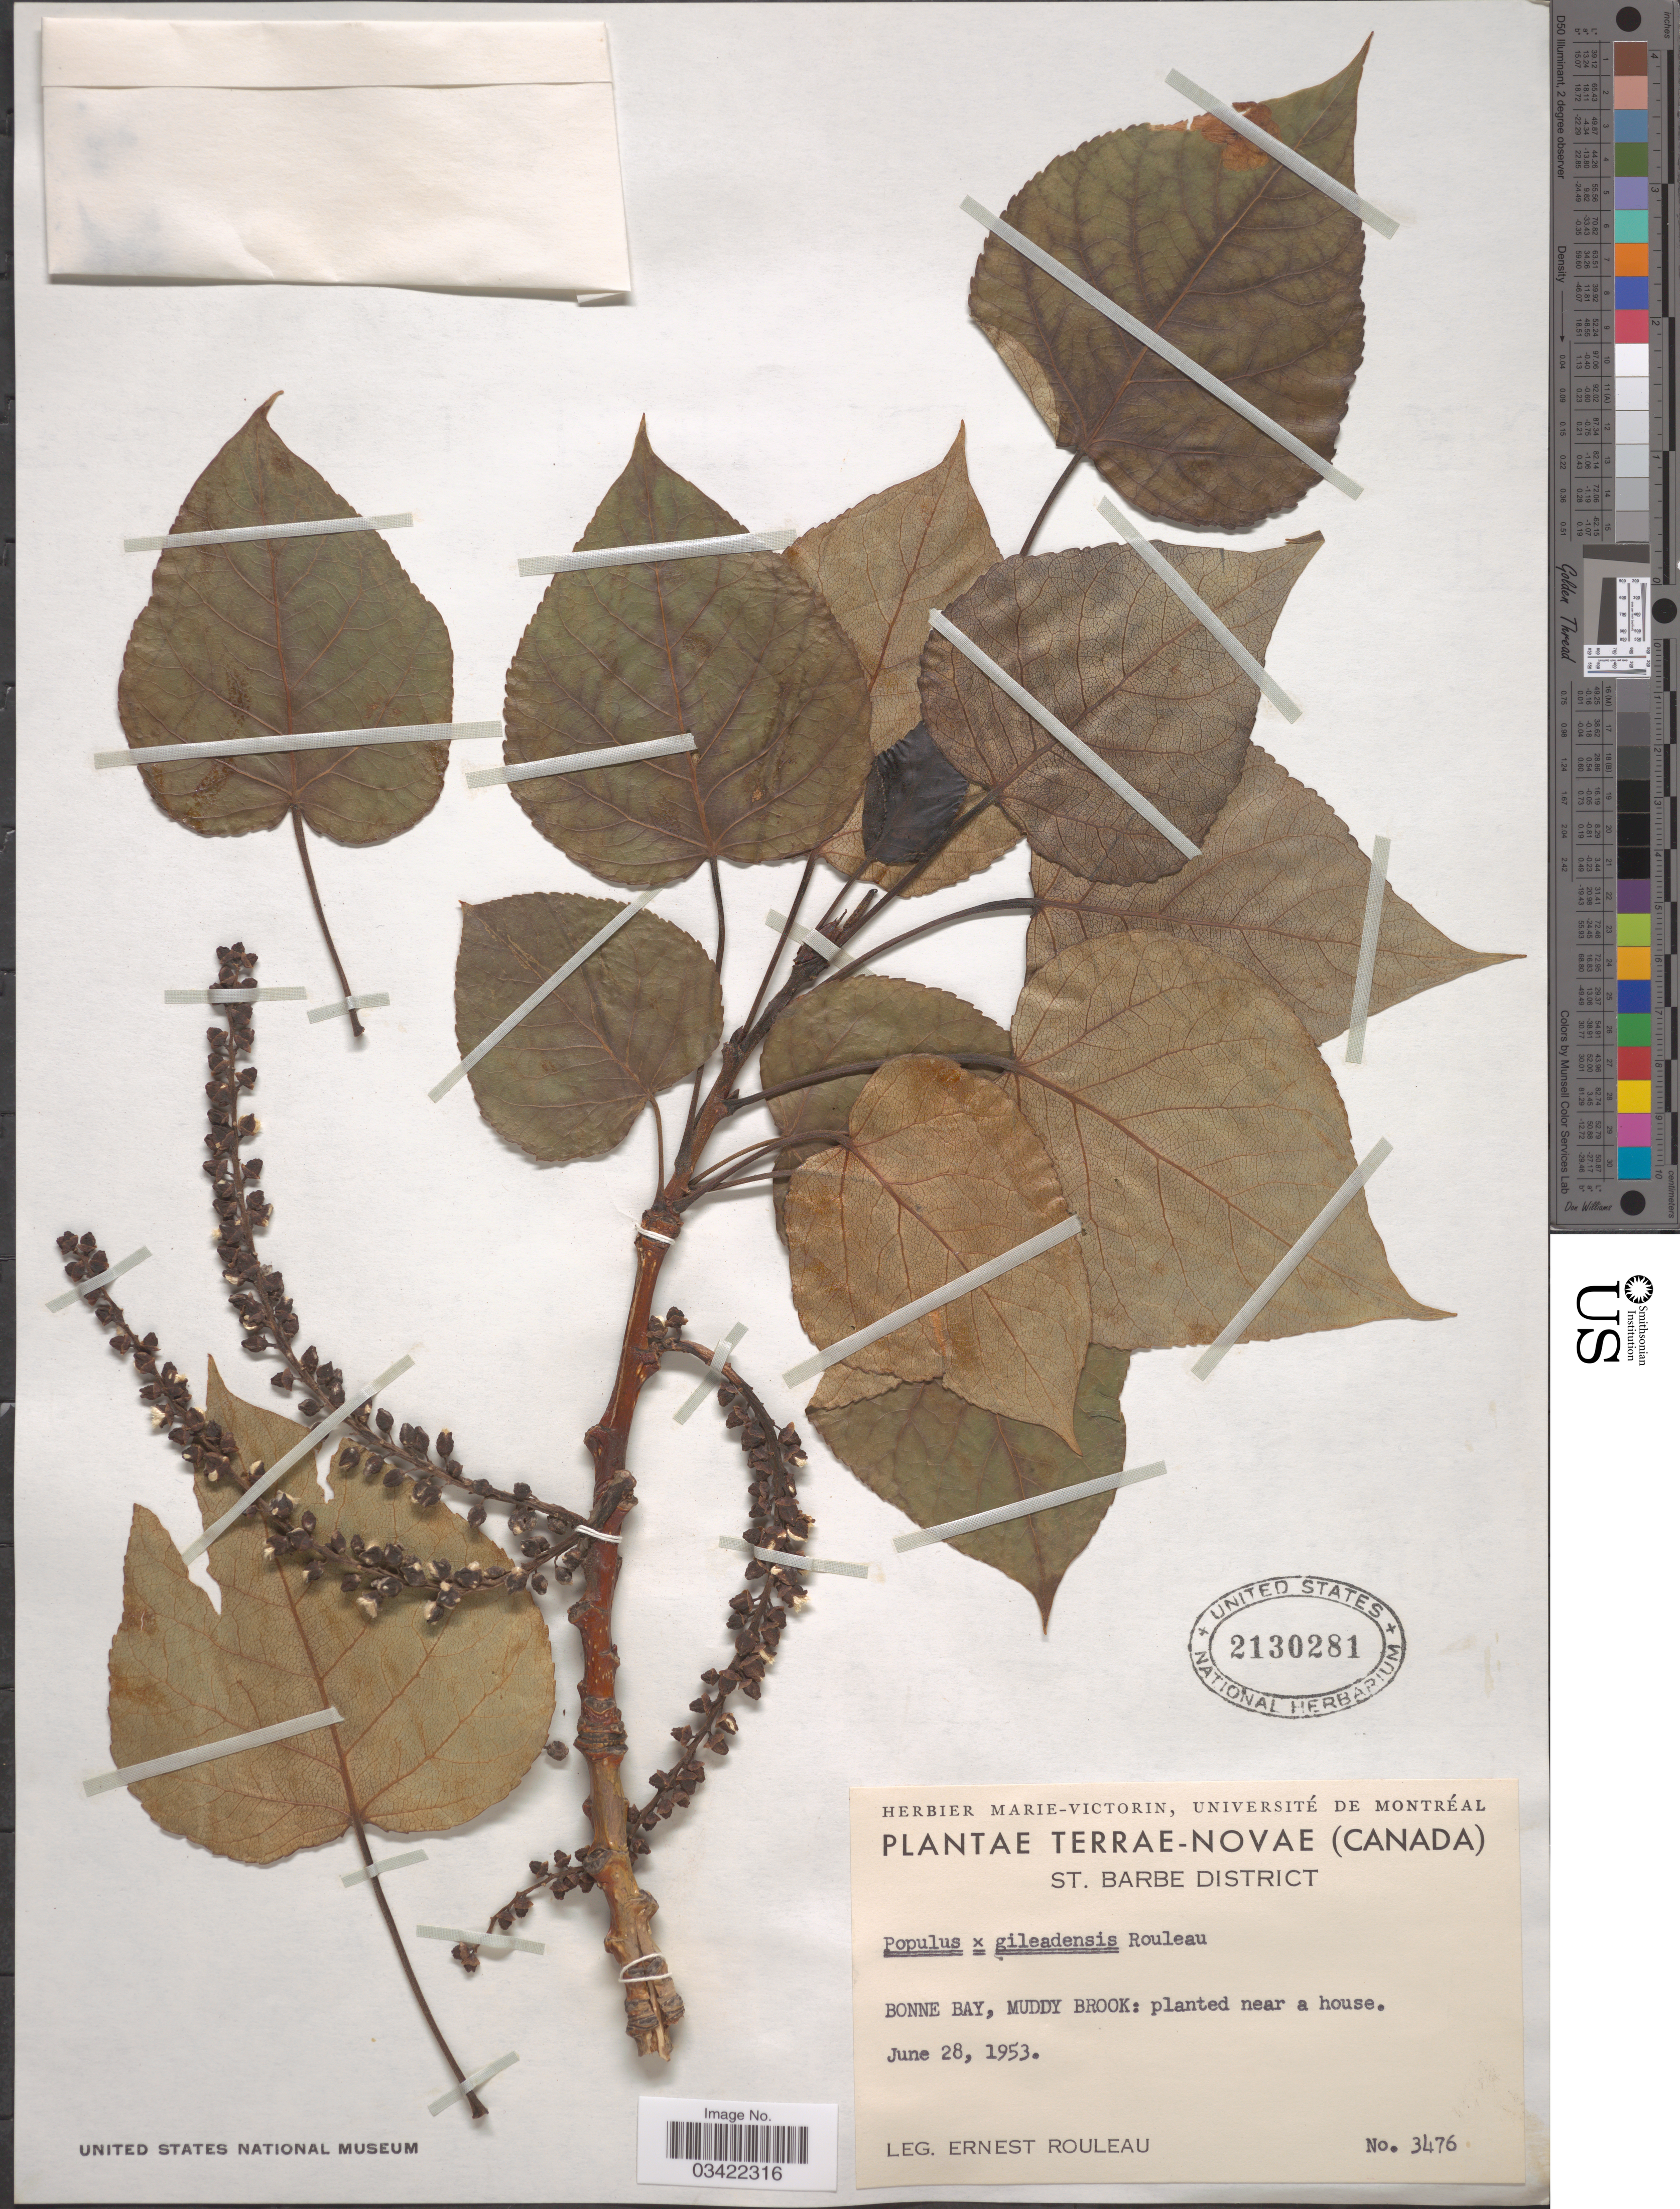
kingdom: Plantae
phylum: Tracheophyta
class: Magnoliopsida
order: Malpighiales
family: Salicaceae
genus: Populus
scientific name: Populus x jackii 'Balm of Gilead'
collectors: E. Rouleau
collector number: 3476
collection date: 1953-06-28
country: Canada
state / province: Newfoundland and Labrador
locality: Terrae-Novae. St. Barbe District. Bonne Bay, Muddy Brook: planted near a house.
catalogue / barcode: US 2130281